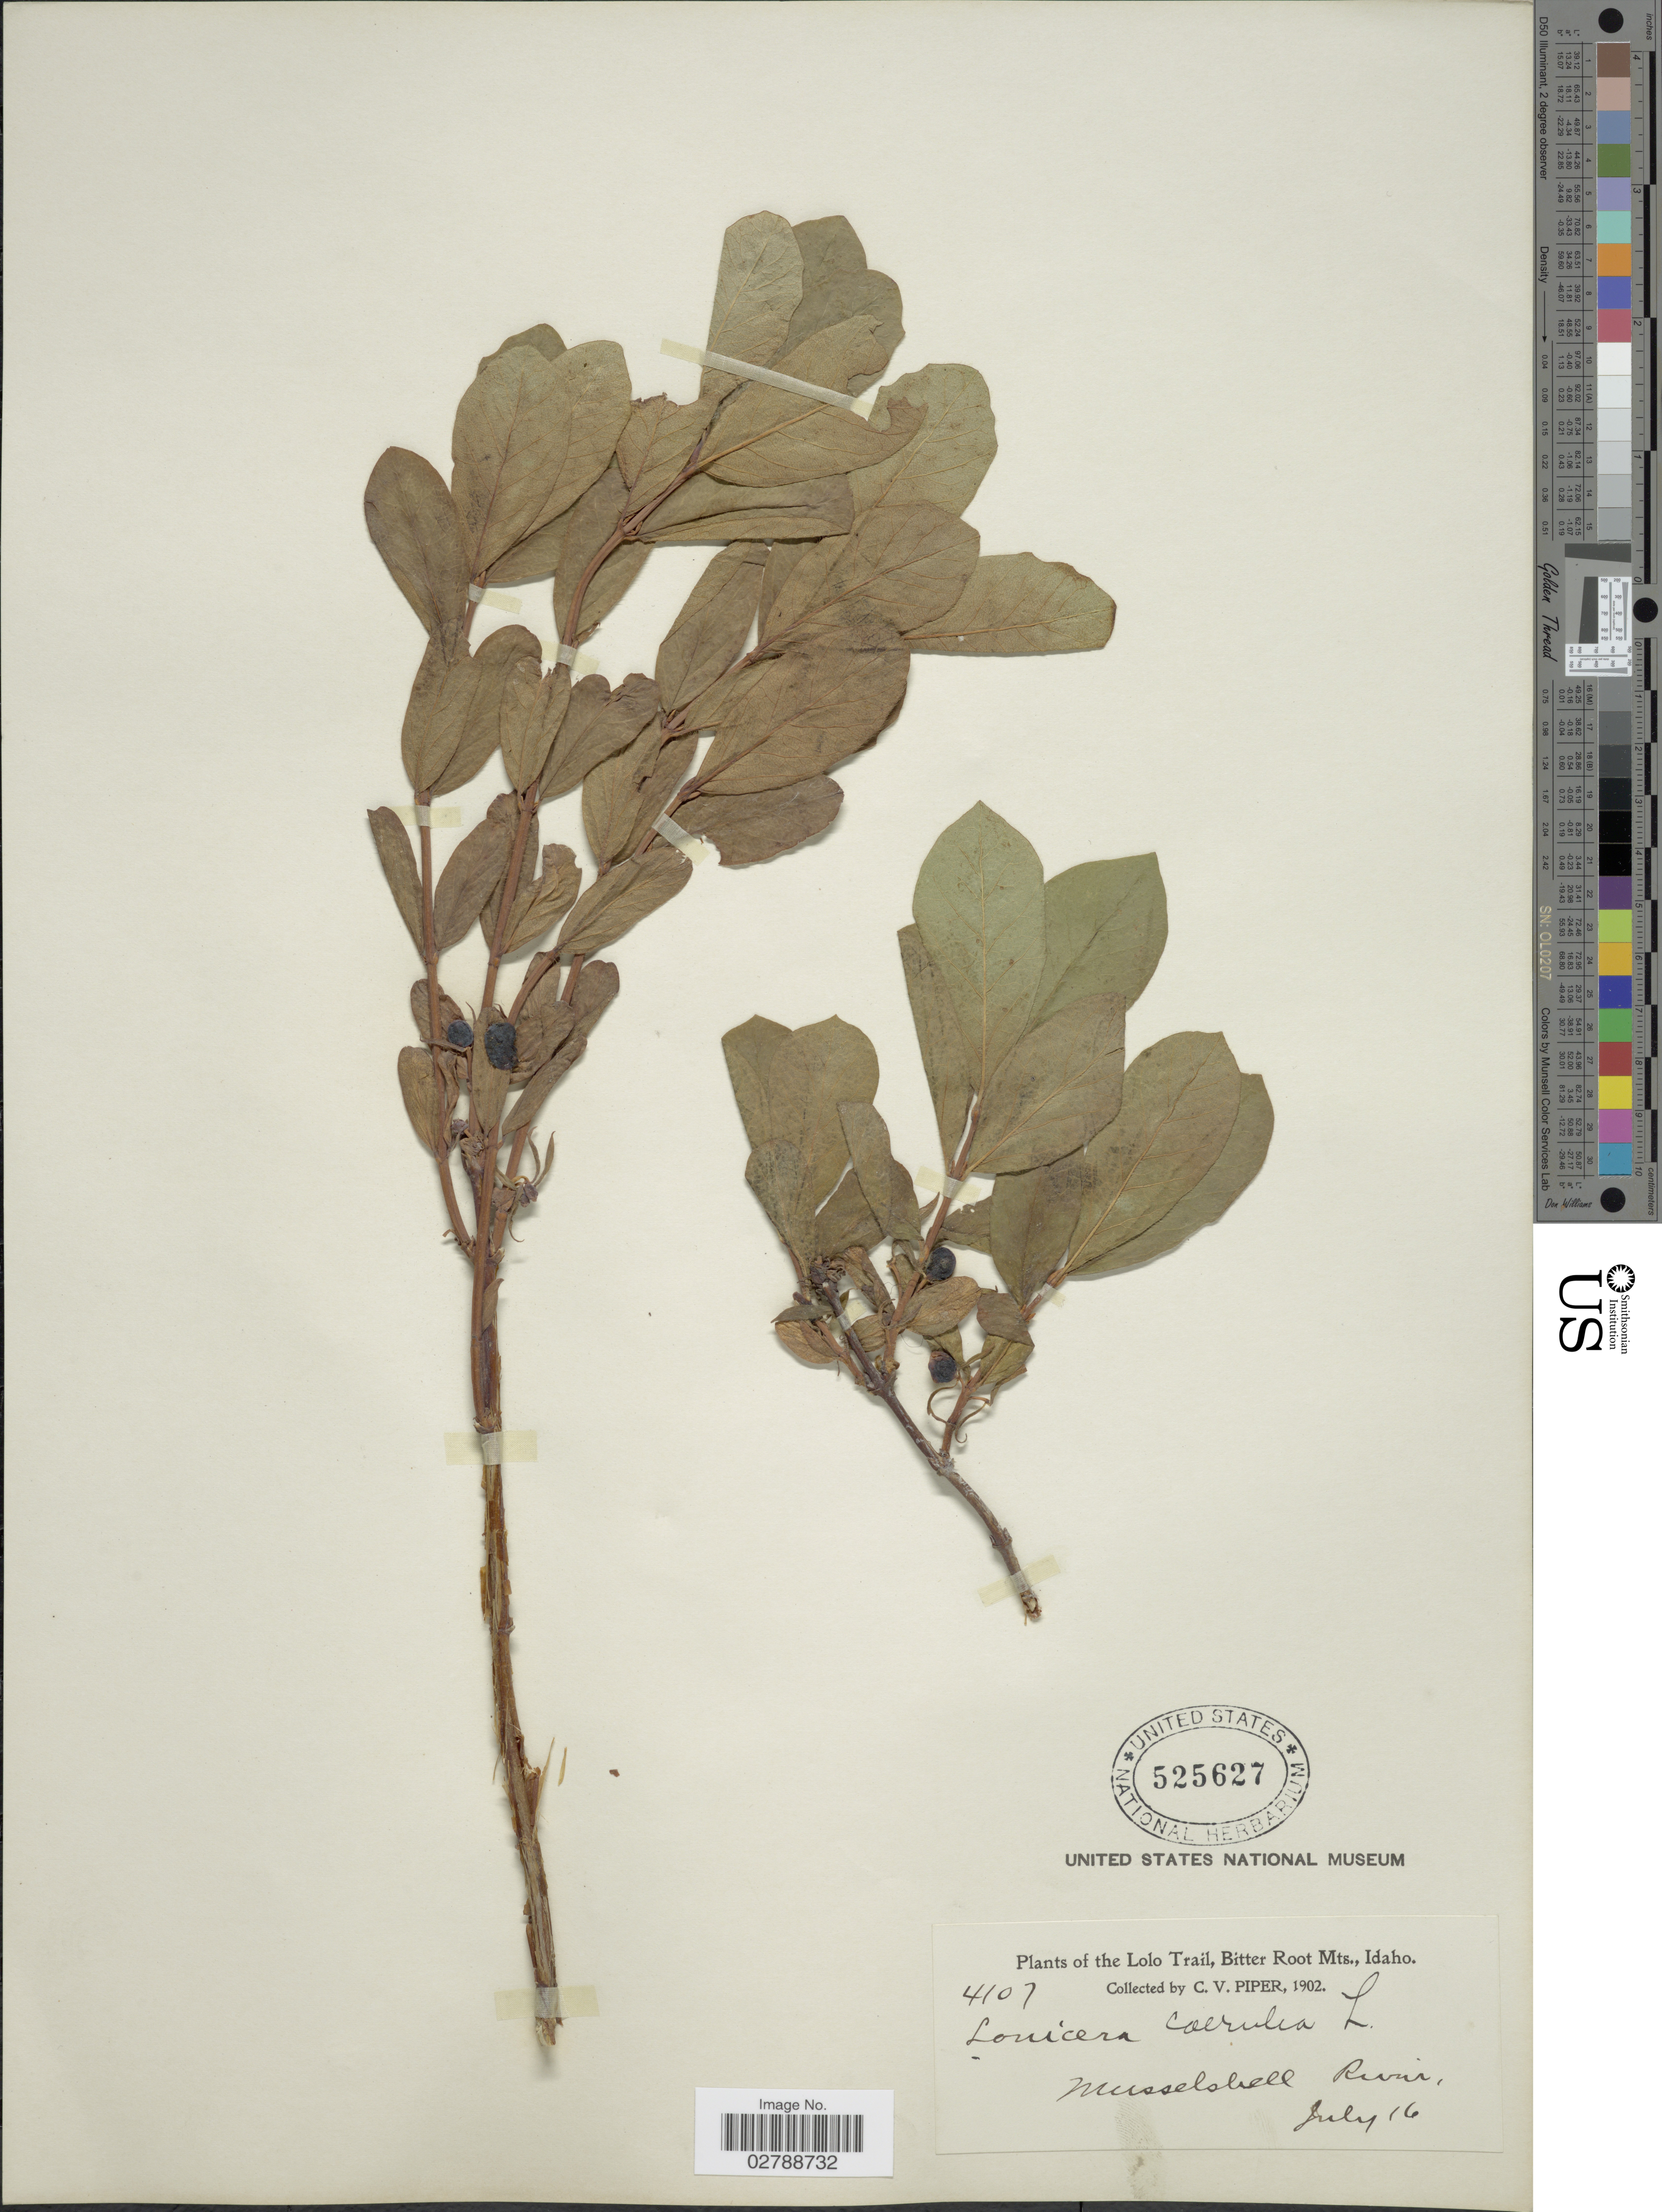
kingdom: Plantae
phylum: Tracheophyta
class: Magnoliopsida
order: Dipsacales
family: Caprifoliaceae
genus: Lonicera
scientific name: Lonicera caerulea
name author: L.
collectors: C. V. Piper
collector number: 4107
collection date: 1902-07-16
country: United States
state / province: Idaho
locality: Lolo Trail, Bitter Root Mts. Musselshell River.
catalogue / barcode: US 525627